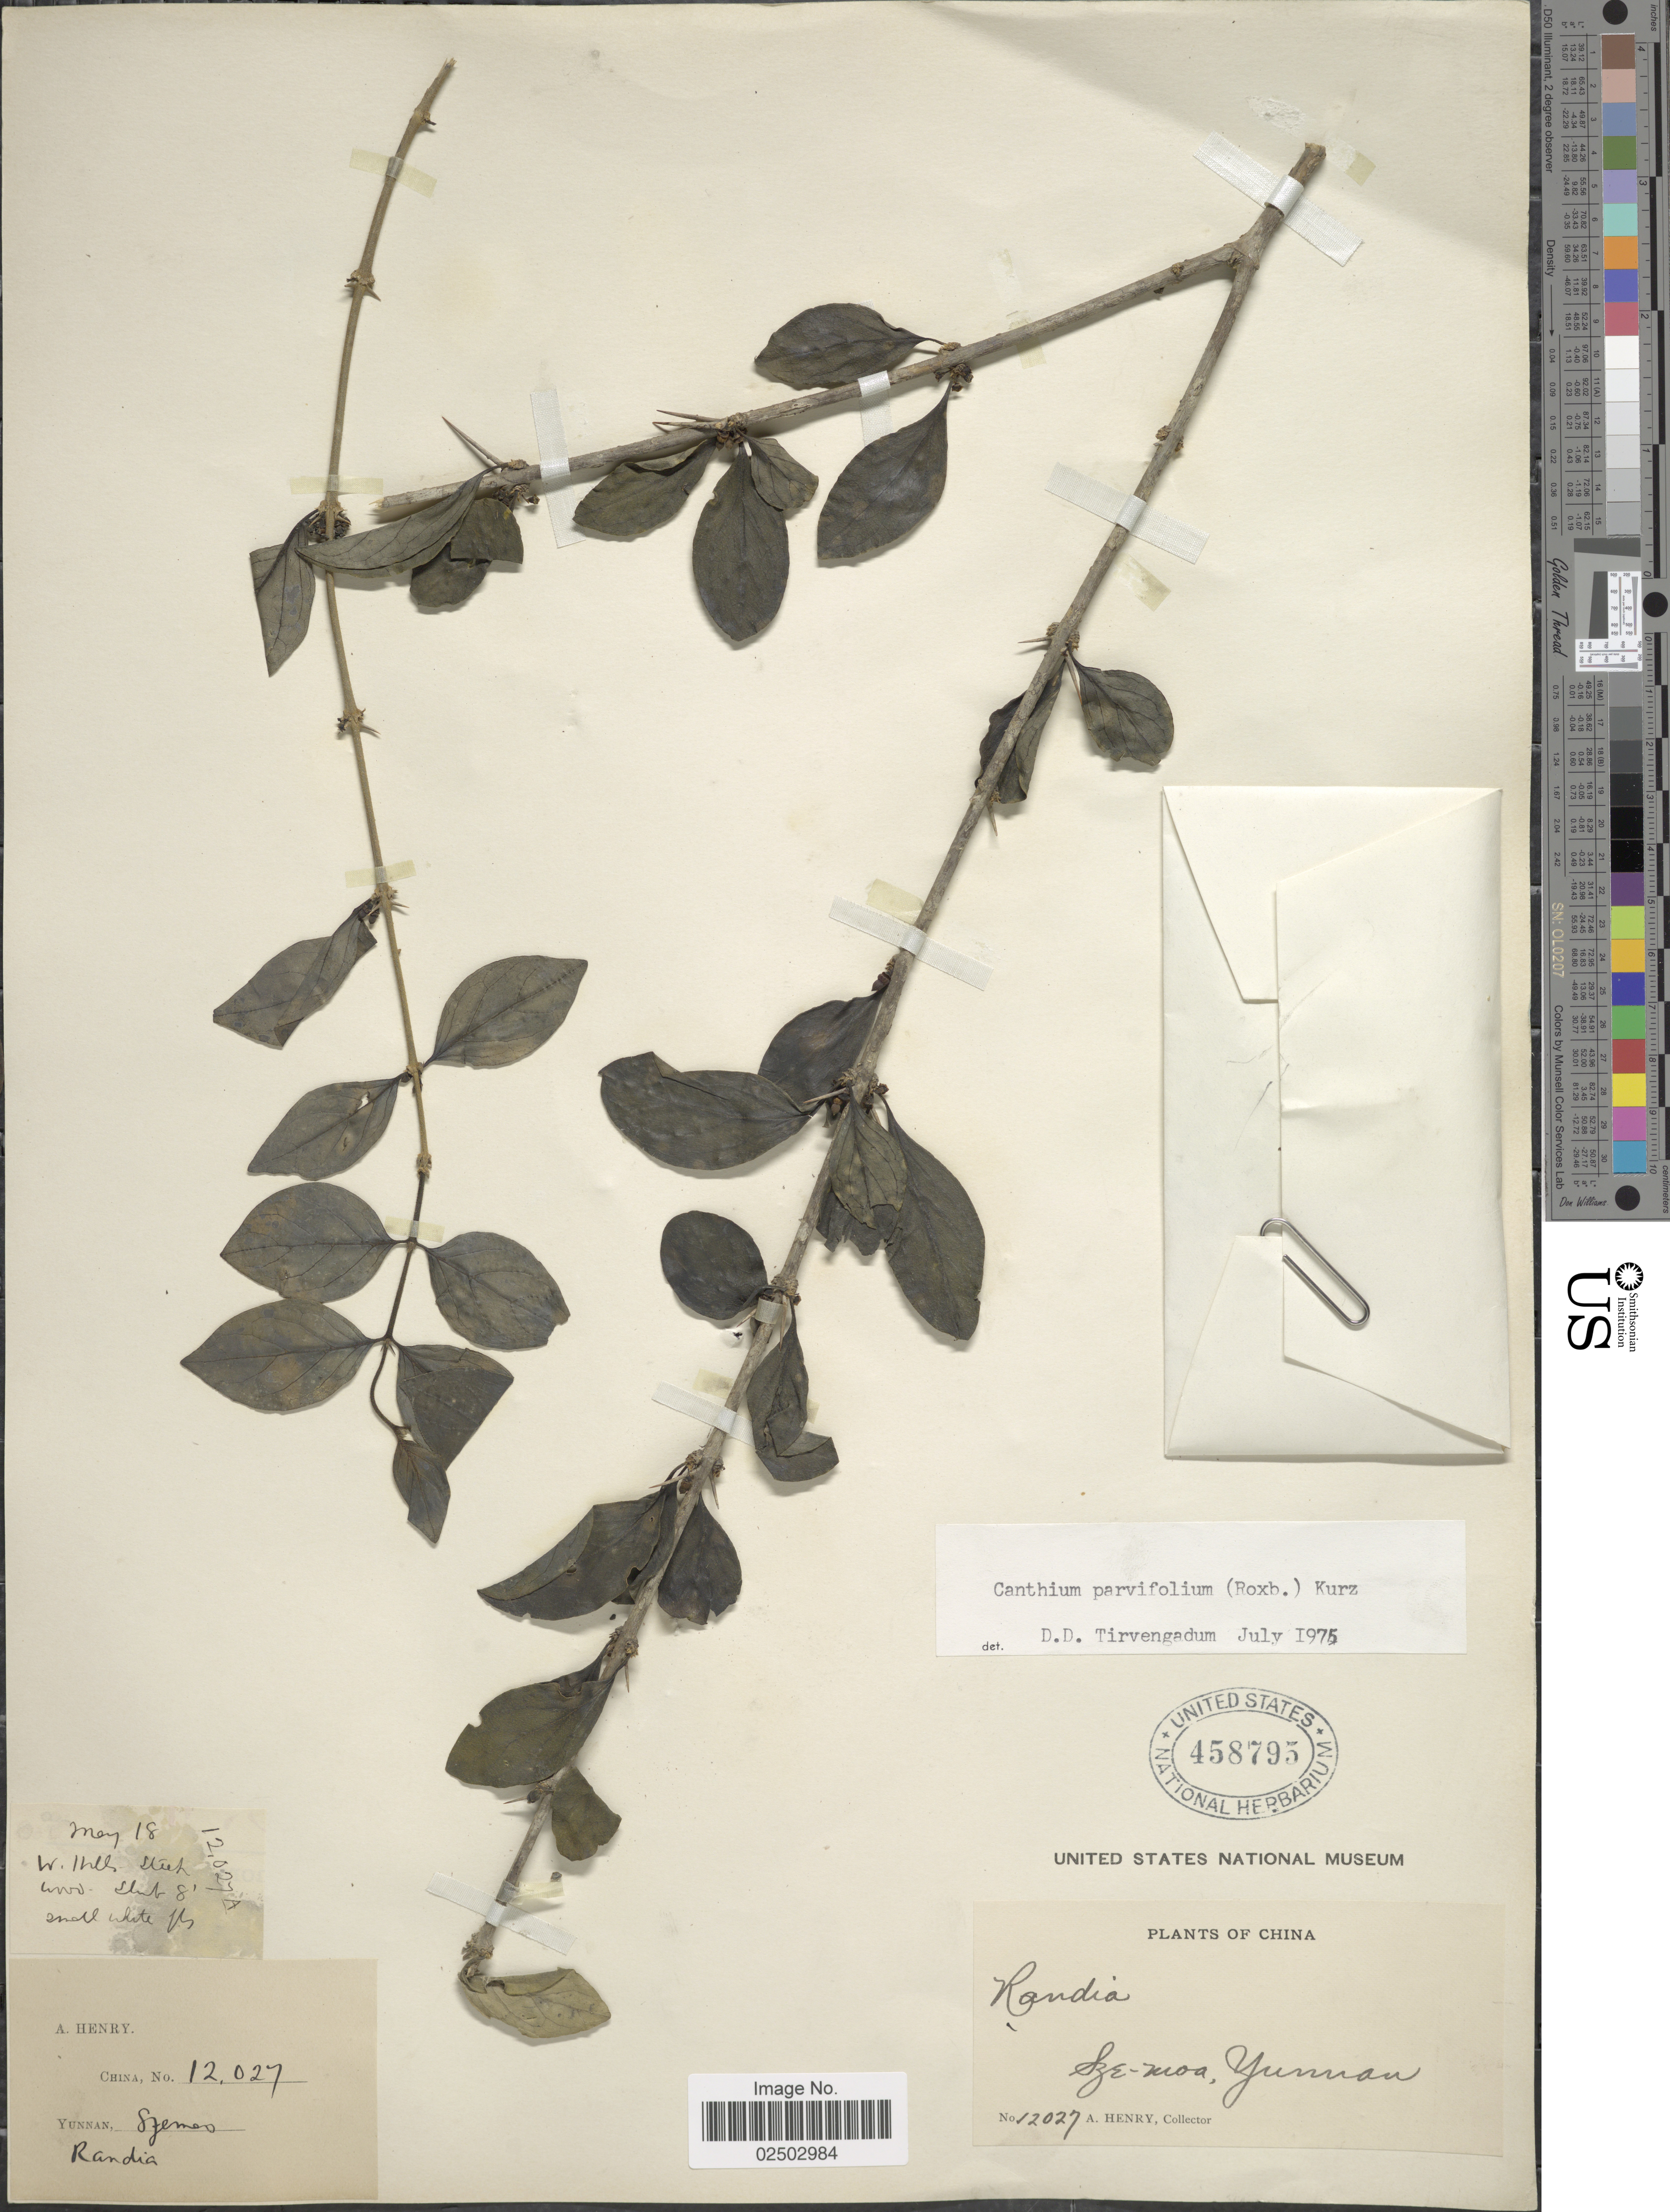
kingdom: Plantae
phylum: Tracheophyta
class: Magnoliopsida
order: Gentianales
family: Rubiaceae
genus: Canthium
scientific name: Canthium parvifolium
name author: Roxb.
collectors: A. Henry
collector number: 12027 A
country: China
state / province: Yunnan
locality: W. Hills, Sze-moa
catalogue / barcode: US 458795